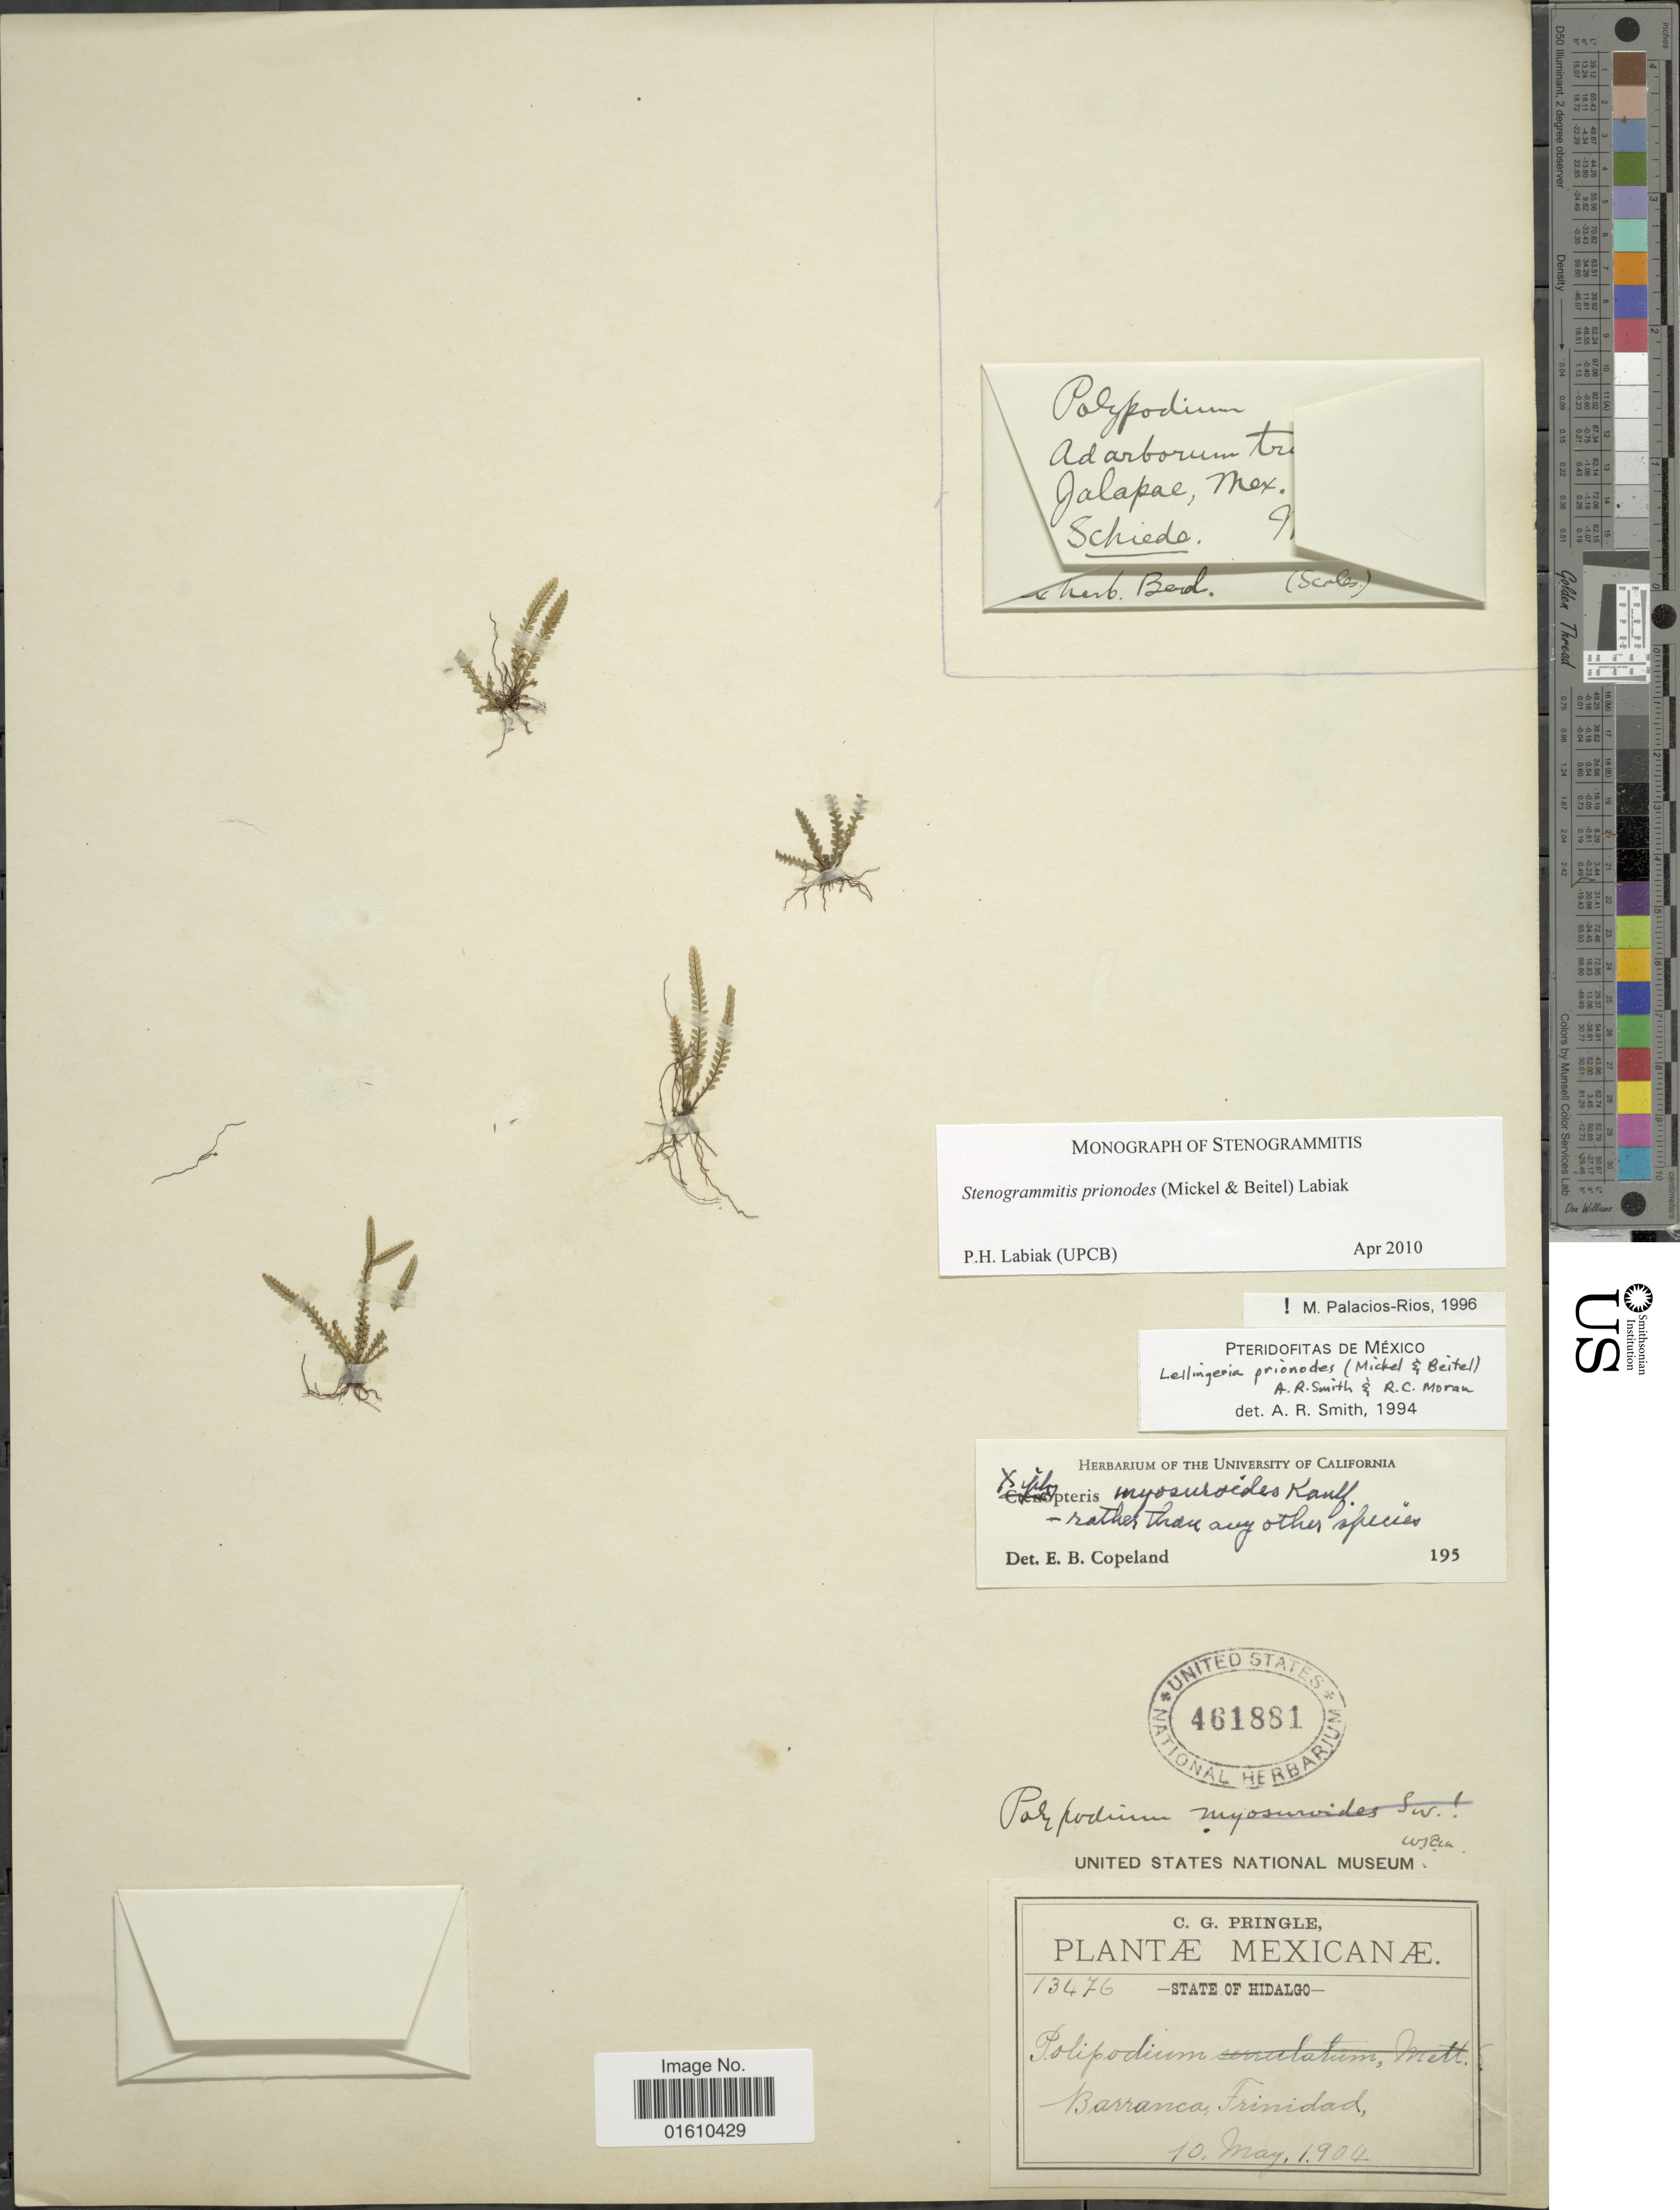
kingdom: Plantae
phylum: Tracheophyta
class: Polypodiopsida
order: Polypodiales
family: Polypodiaceae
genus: Stenogrammitis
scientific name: Stenogrammitis prionodes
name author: (Mickel & Beitel) Labiak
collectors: C. G. Pringle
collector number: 13476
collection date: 1904-05-10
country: Mexico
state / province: Hidalgo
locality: Barranca Trinidad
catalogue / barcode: US 461881